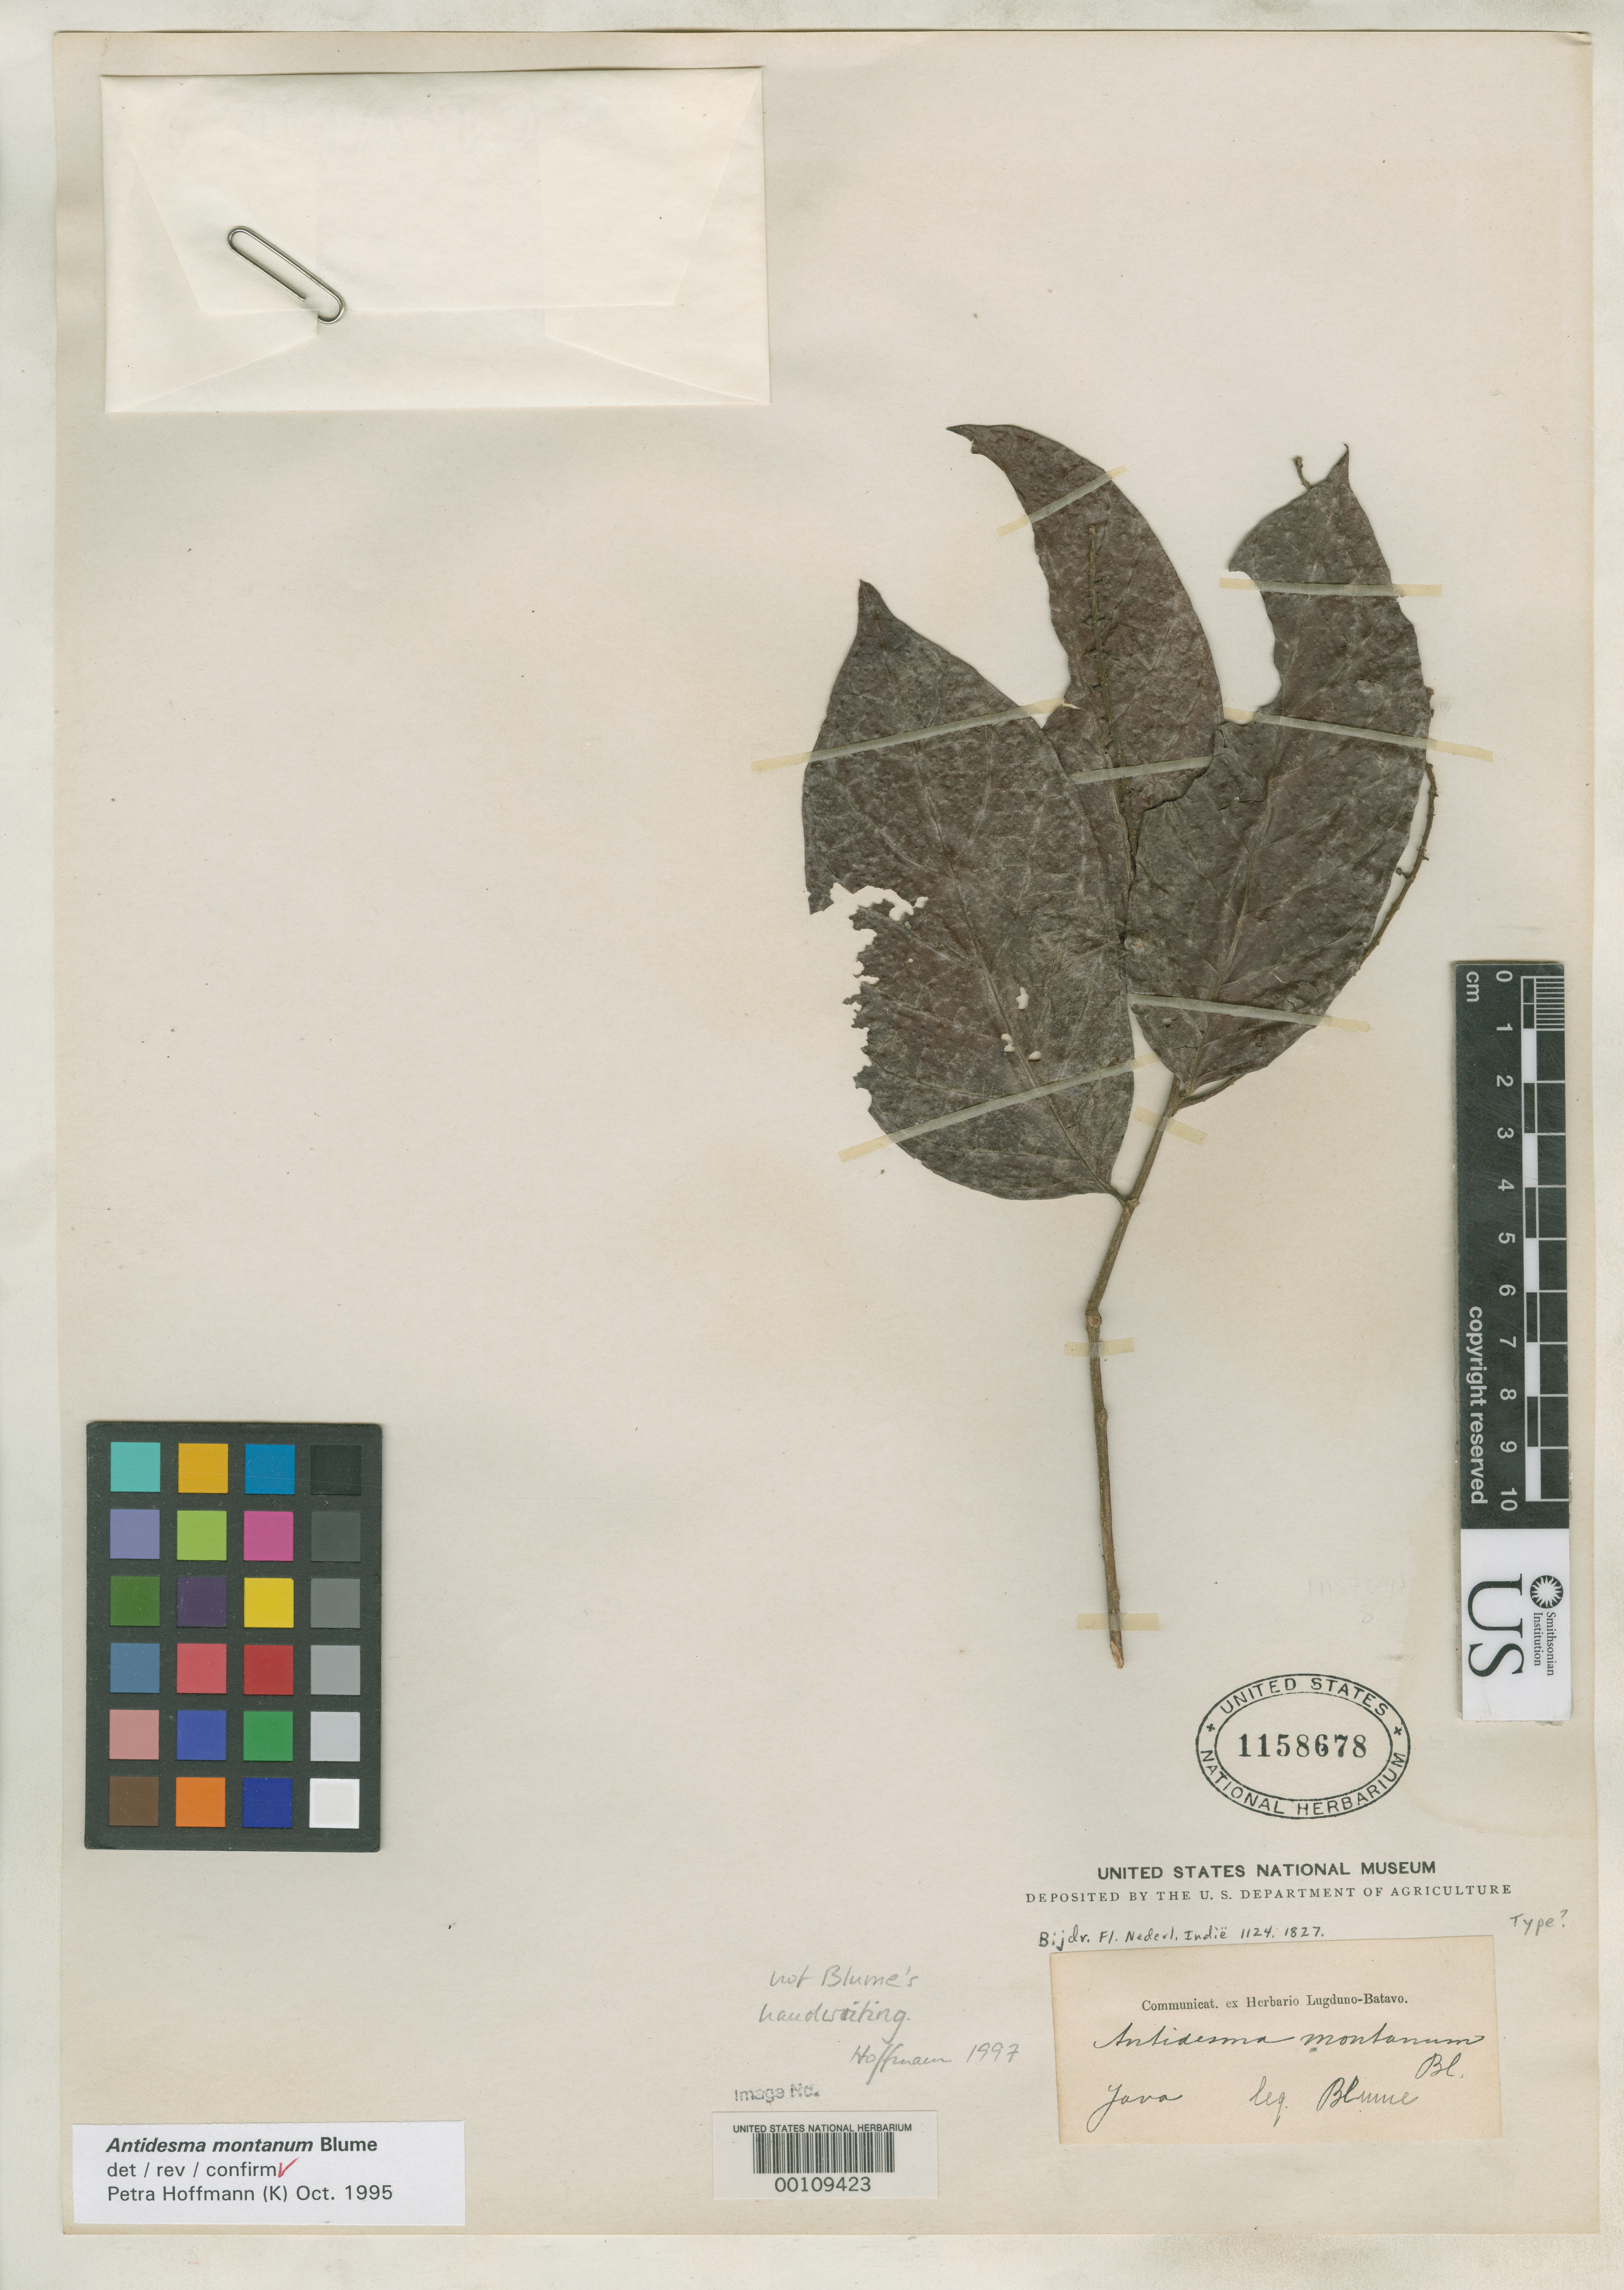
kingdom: Plantae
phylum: Tracheophyta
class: Magnoliopsida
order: Malpighiales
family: Phyllanthaceae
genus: Antidesma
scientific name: Antidesma montanum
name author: Blume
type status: Possible Type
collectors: C. L. von Blume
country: Indonesia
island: Java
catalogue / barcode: US 1158678